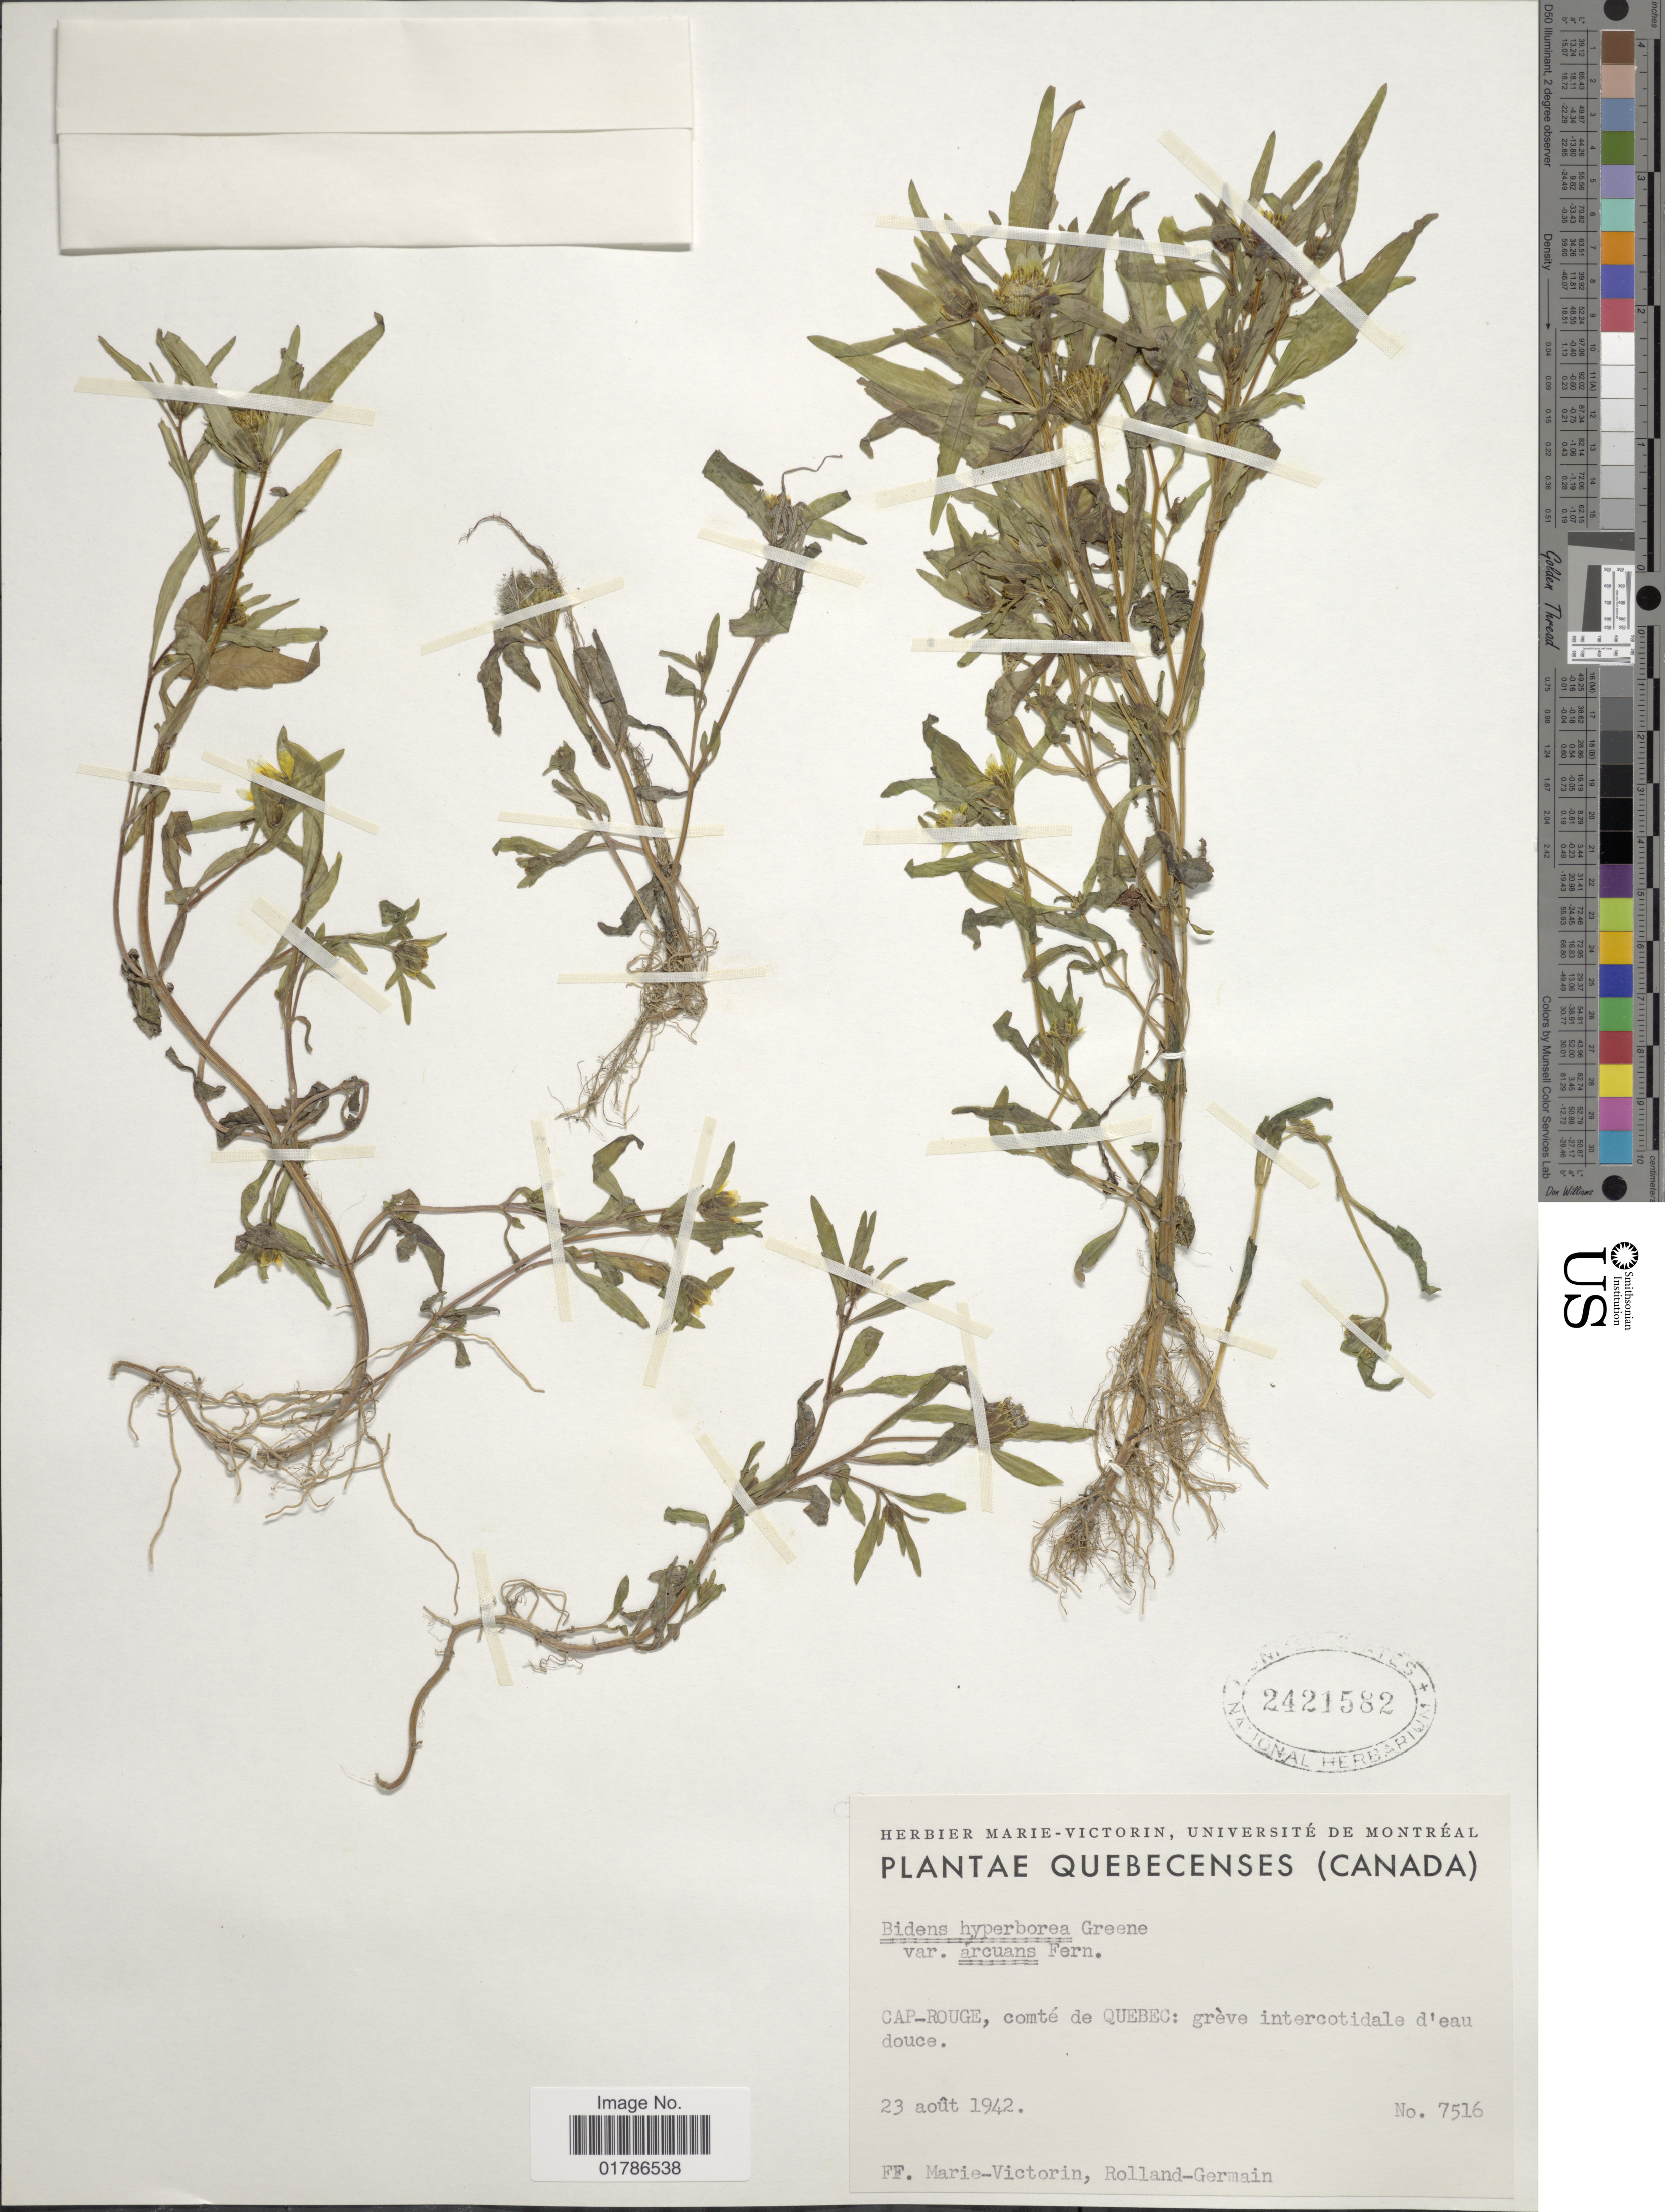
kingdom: Plantae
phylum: Tracheophyta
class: Magnoliopsida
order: Asterales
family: Asteraceae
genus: Bidens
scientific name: Bidens hyperborea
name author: Greene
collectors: F. Marie-Victorin & Rolland-Germain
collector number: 7516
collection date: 1942-08-23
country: Canada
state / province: Quebec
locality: Quebecences, Cap-Rouge, comte de Quebec: greve intercotidale d'eau douce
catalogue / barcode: US 2421582